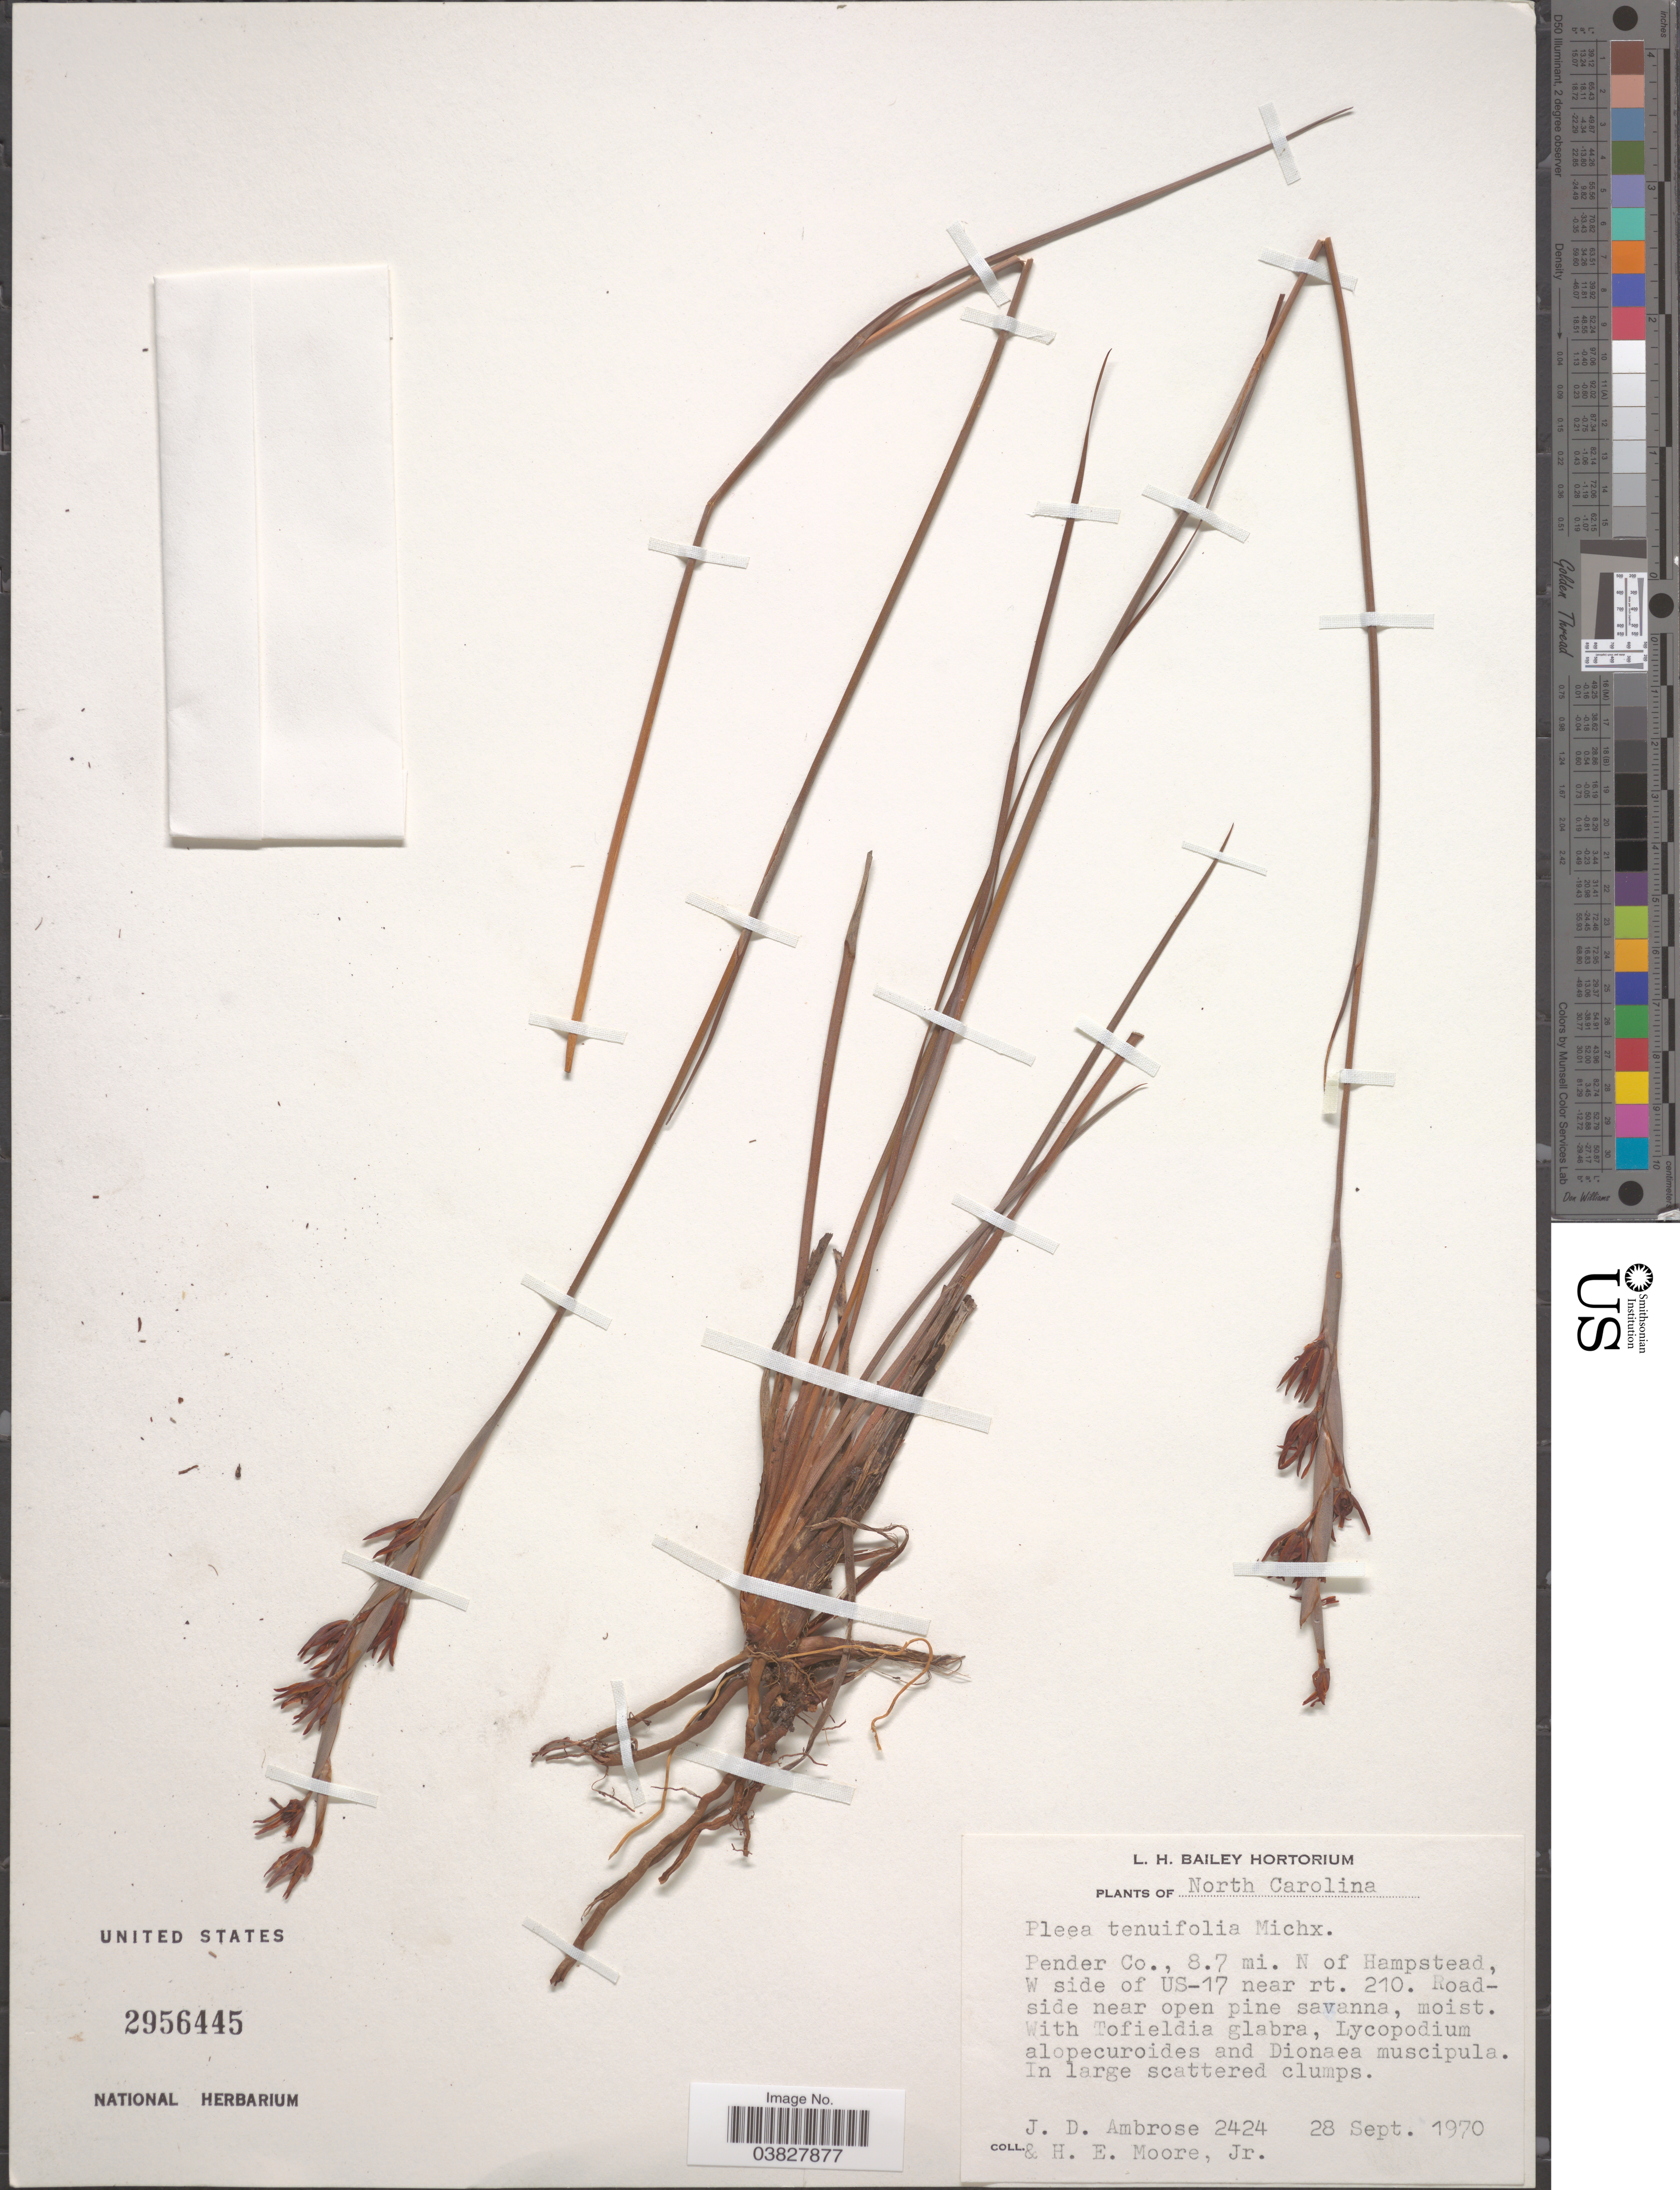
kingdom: Plantae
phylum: Tracheophyta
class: Liliopsida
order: Alismatales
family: Tofieldiaceae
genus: Pleea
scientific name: Pleea tenuifolia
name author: Michx.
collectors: J. D. Ambrose & H. Moore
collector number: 2424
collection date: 1970-09-28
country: United States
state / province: North Carolina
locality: Pender Co., 8.7 mi. N of Hampstead, W side of US-17 near rt. 210. Roadside near open pine savanna.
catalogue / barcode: US 2956445